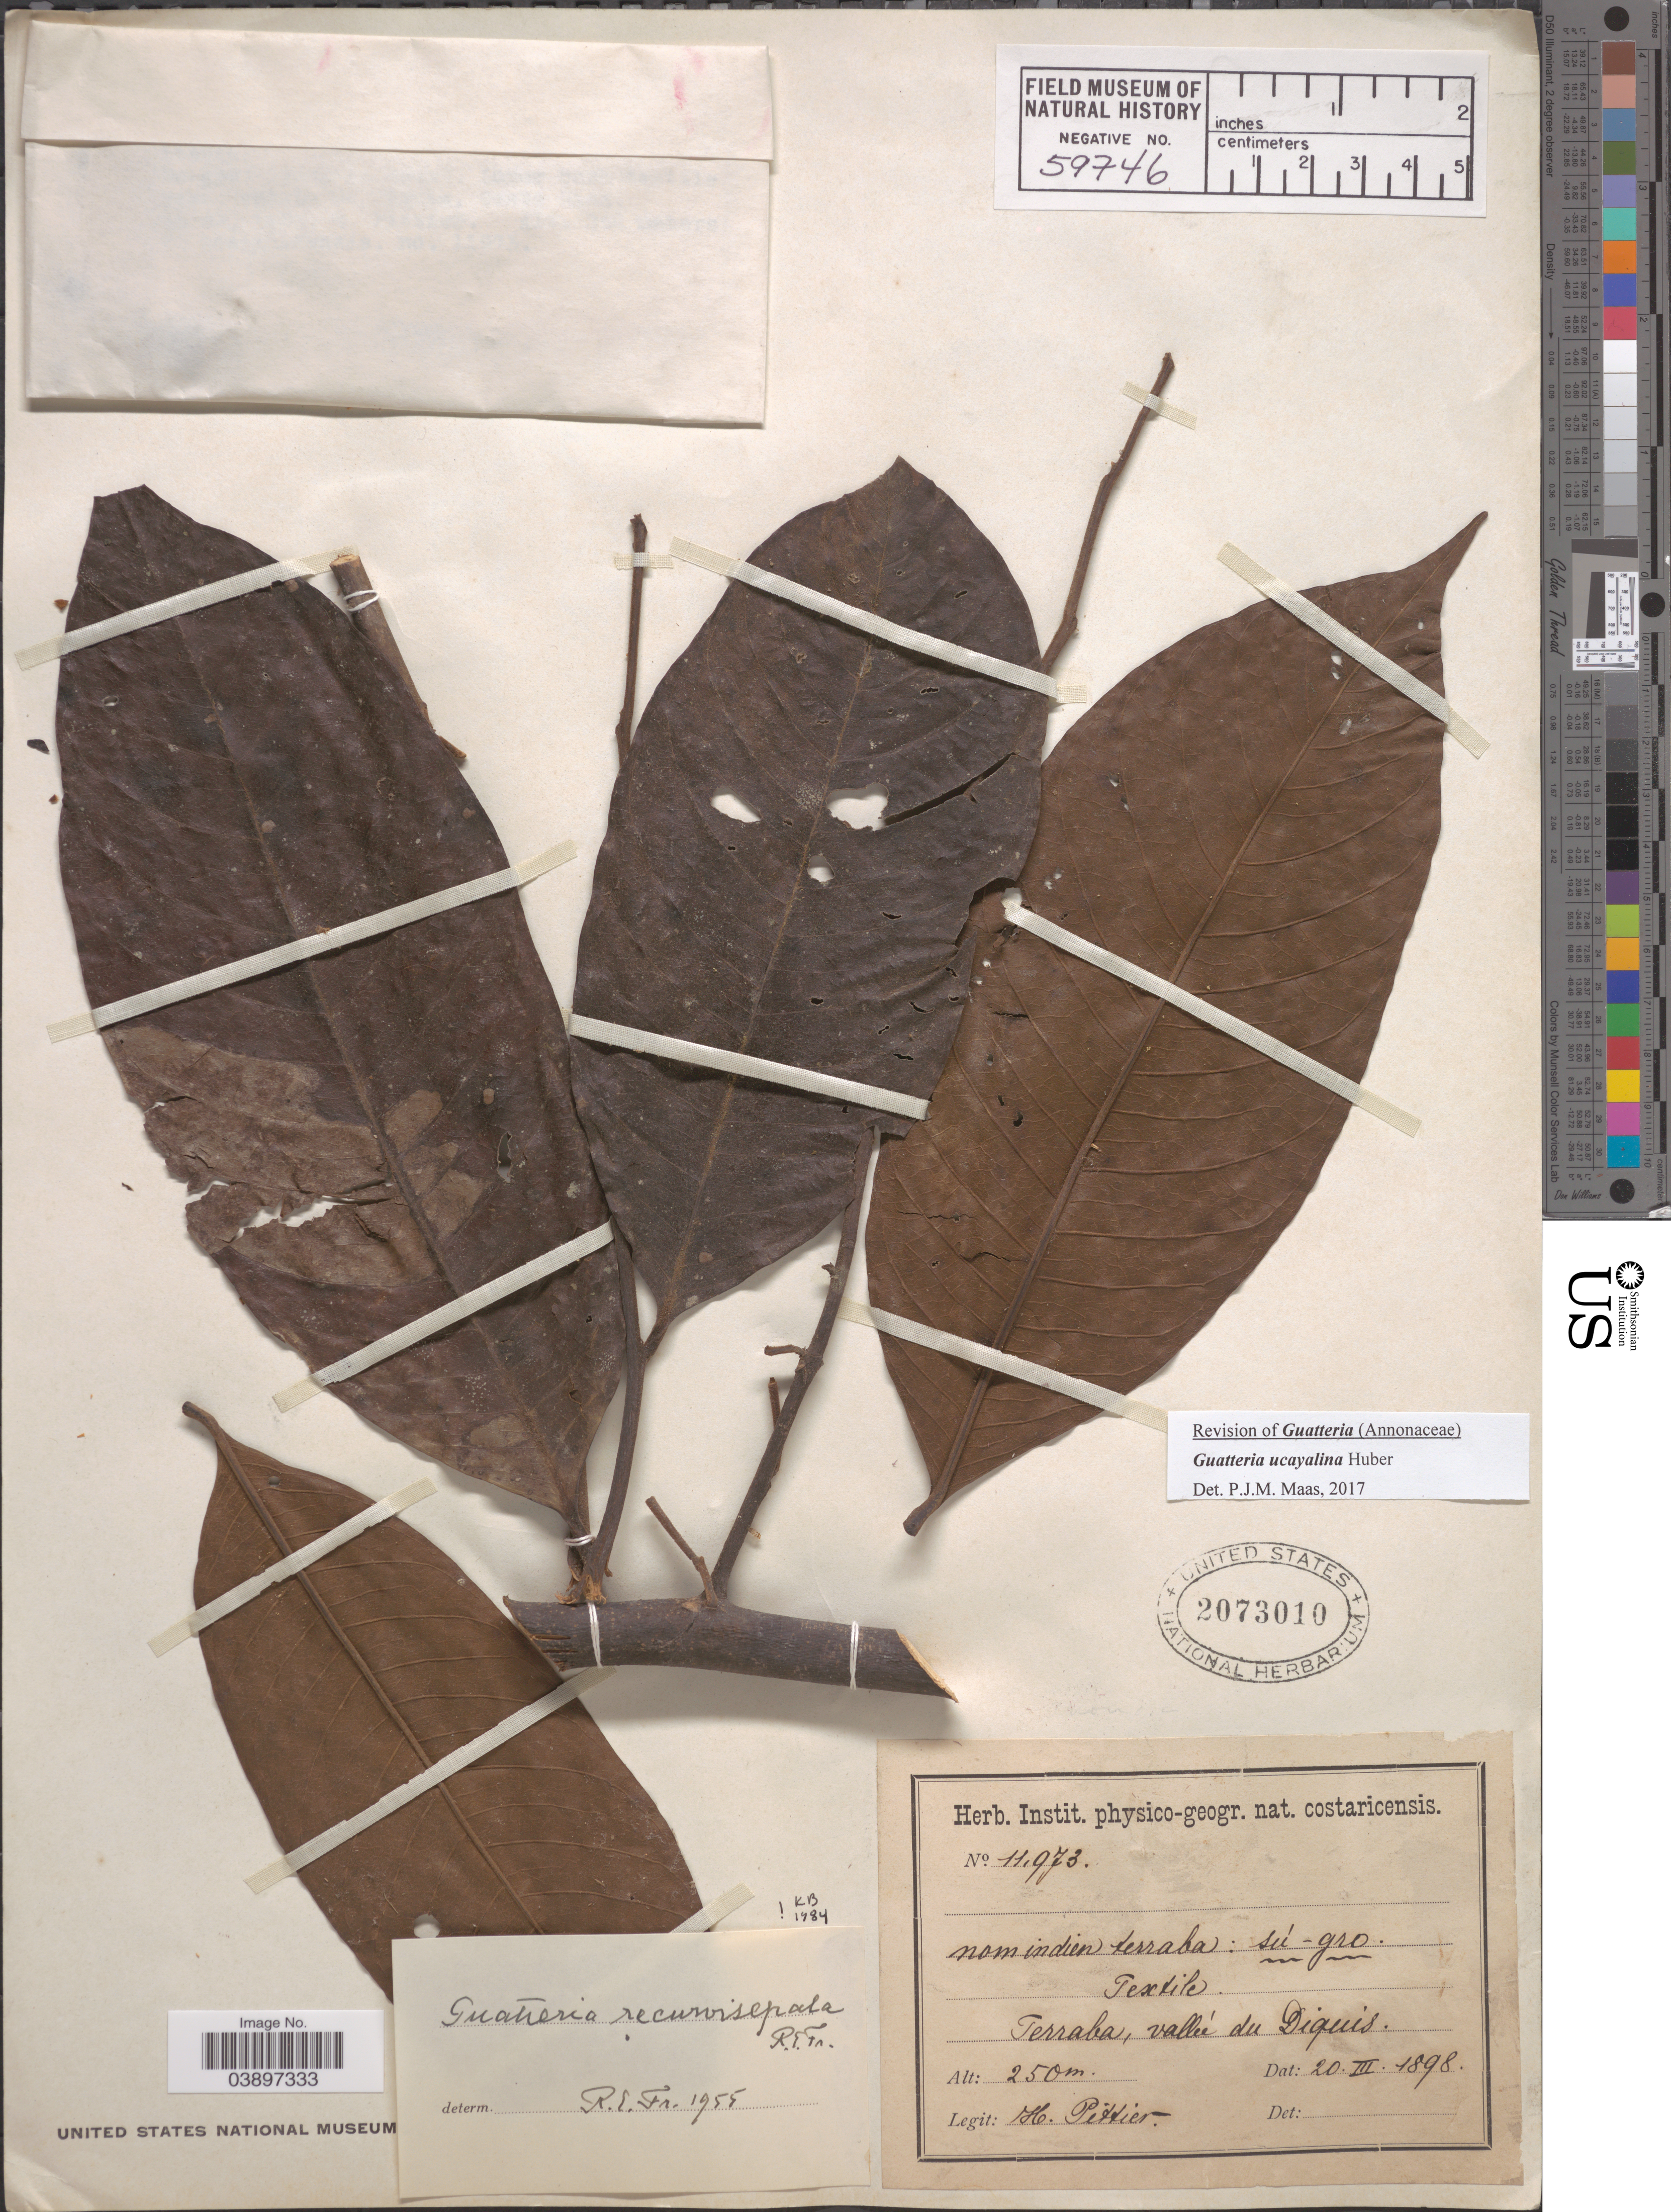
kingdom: Plantae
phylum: Tracheophyta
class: Magnoliopsida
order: Magnoliales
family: Annonaceae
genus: Guatteria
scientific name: Guatteria ucayalina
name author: Huber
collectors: H. F. Pittier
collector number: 11973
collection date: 1898-03-20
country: Costa Rica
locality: Terraba, vallée du Diquis.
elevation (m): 250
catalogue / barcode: US 2073010